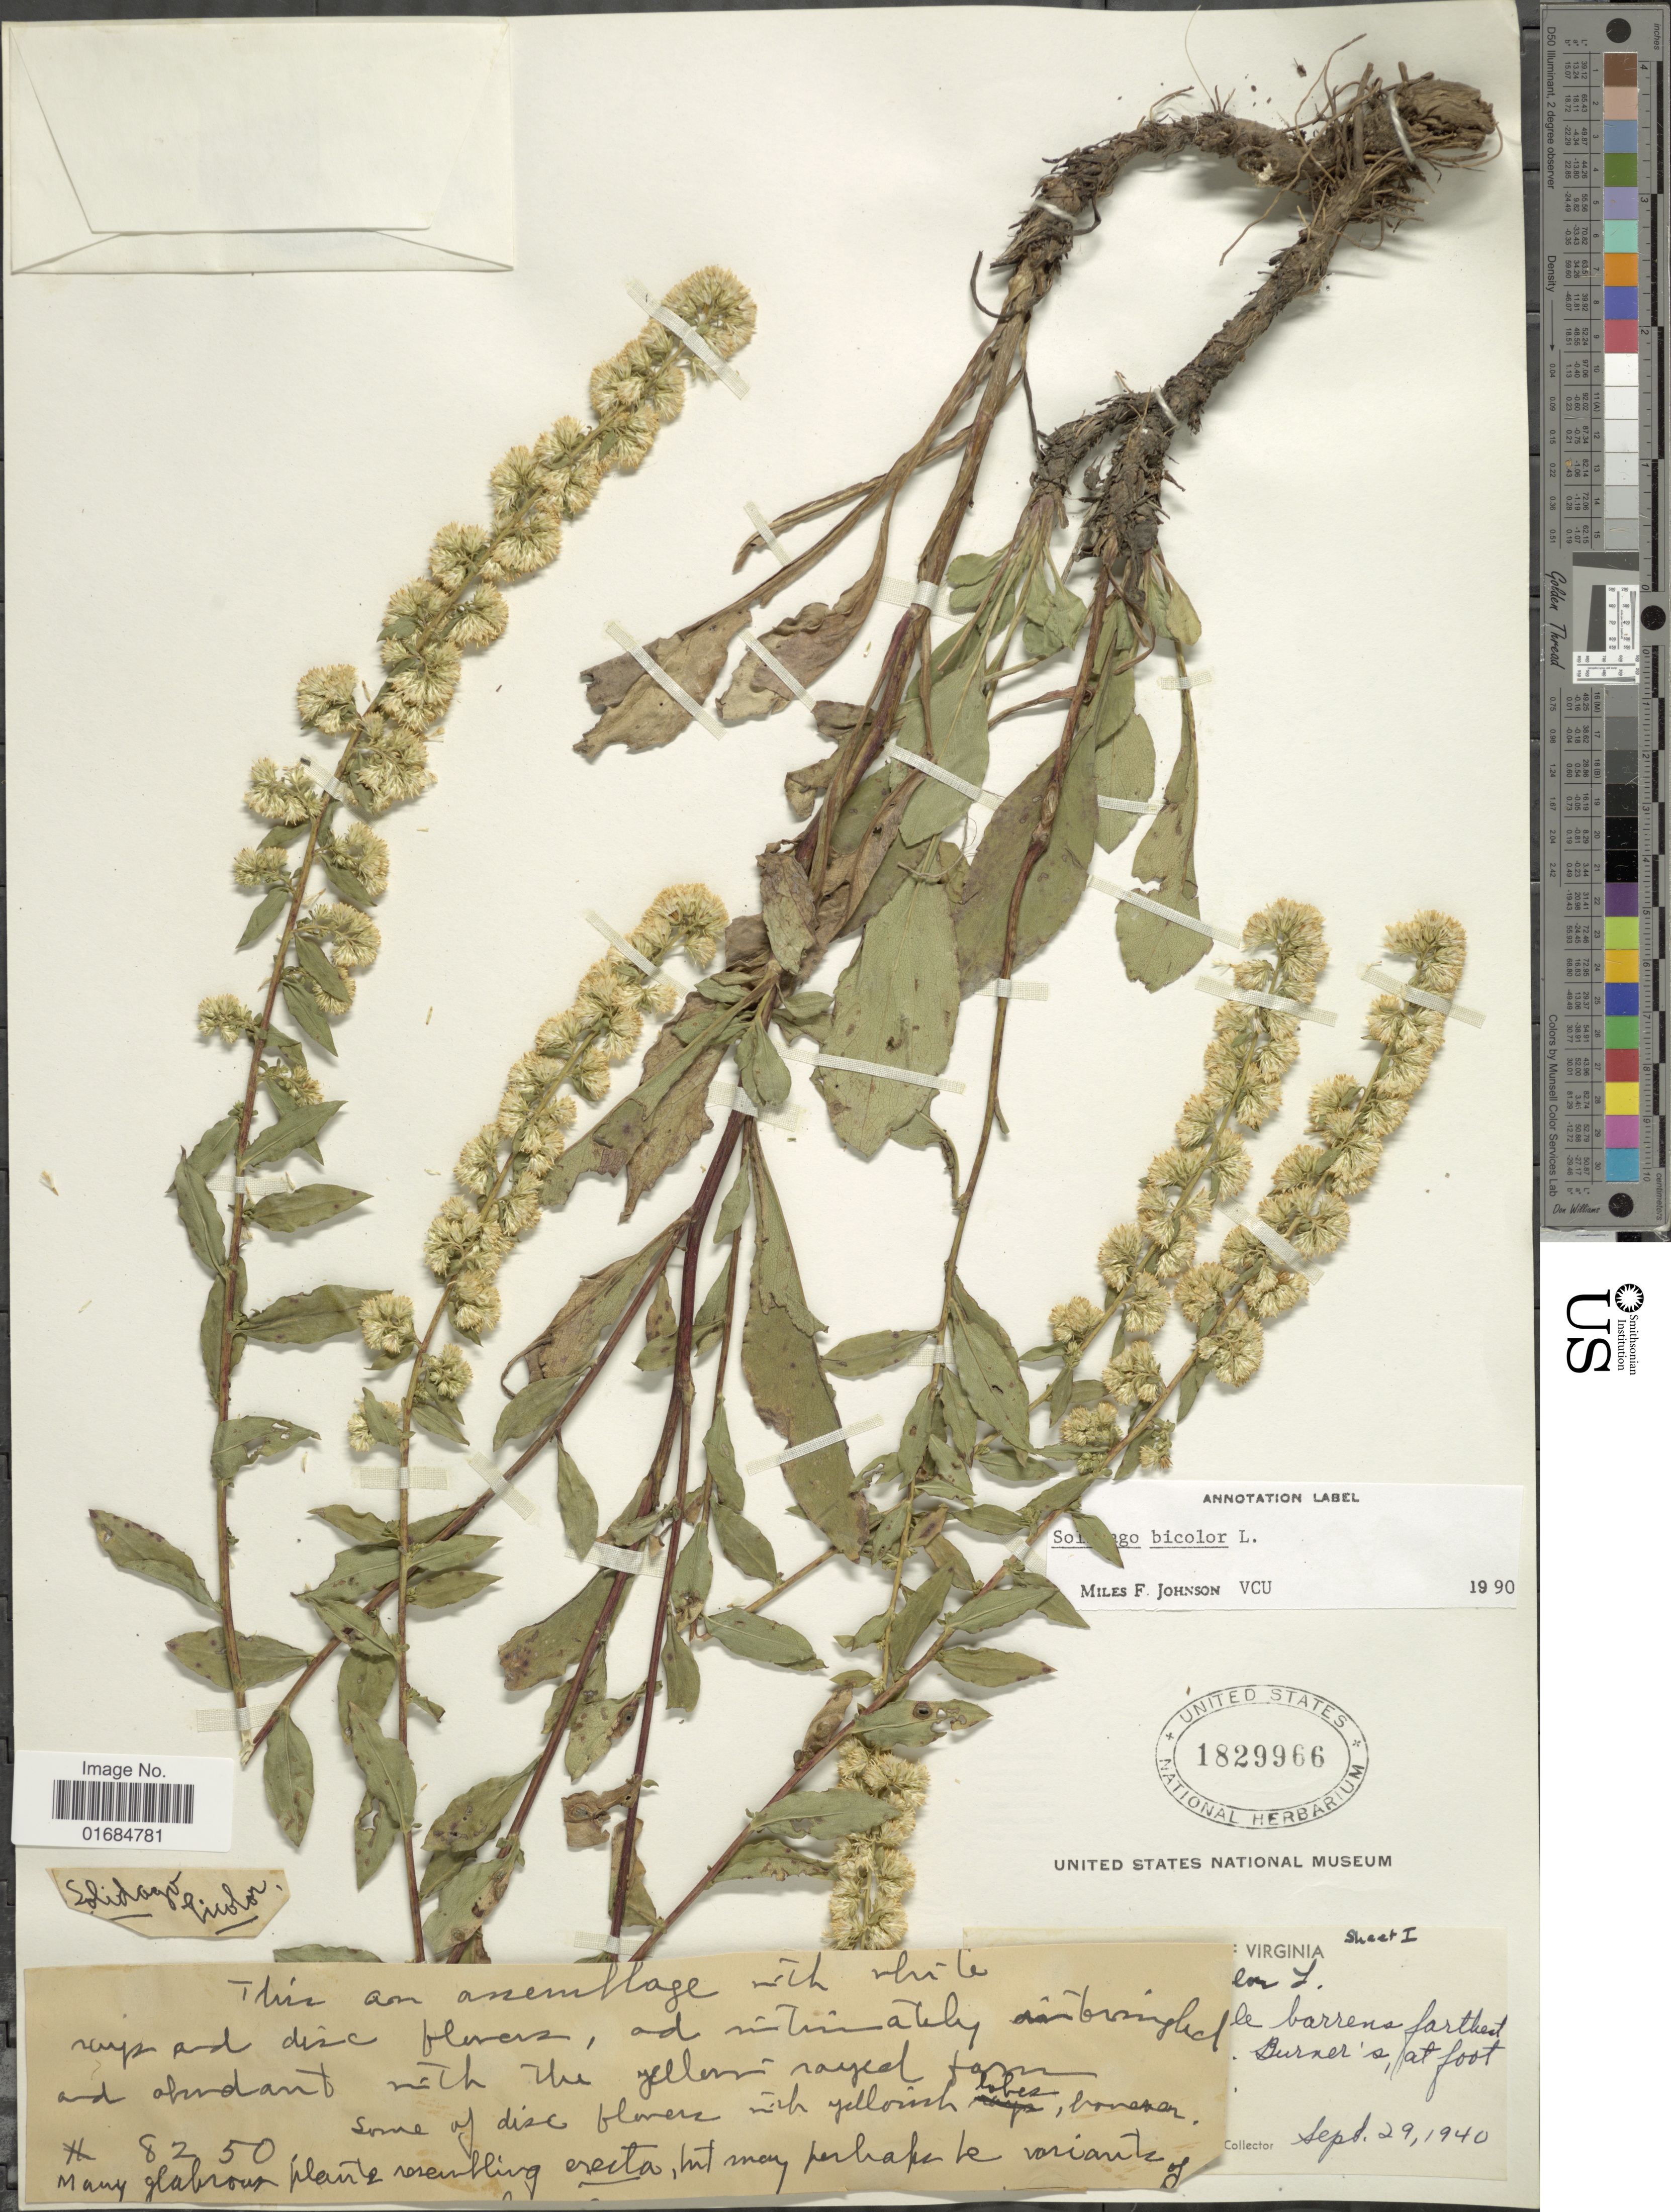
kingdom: Plantae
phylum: Tracheophyta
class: Magnoliopsida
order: Asterales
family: Asteraceae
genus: Solidago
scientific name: Solidago bicolor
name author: L.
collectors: H. A. Allard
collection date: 1940-09-29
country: United States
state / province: Virginia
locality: Virginia, Burner's at foot.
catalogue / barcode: US 1829966